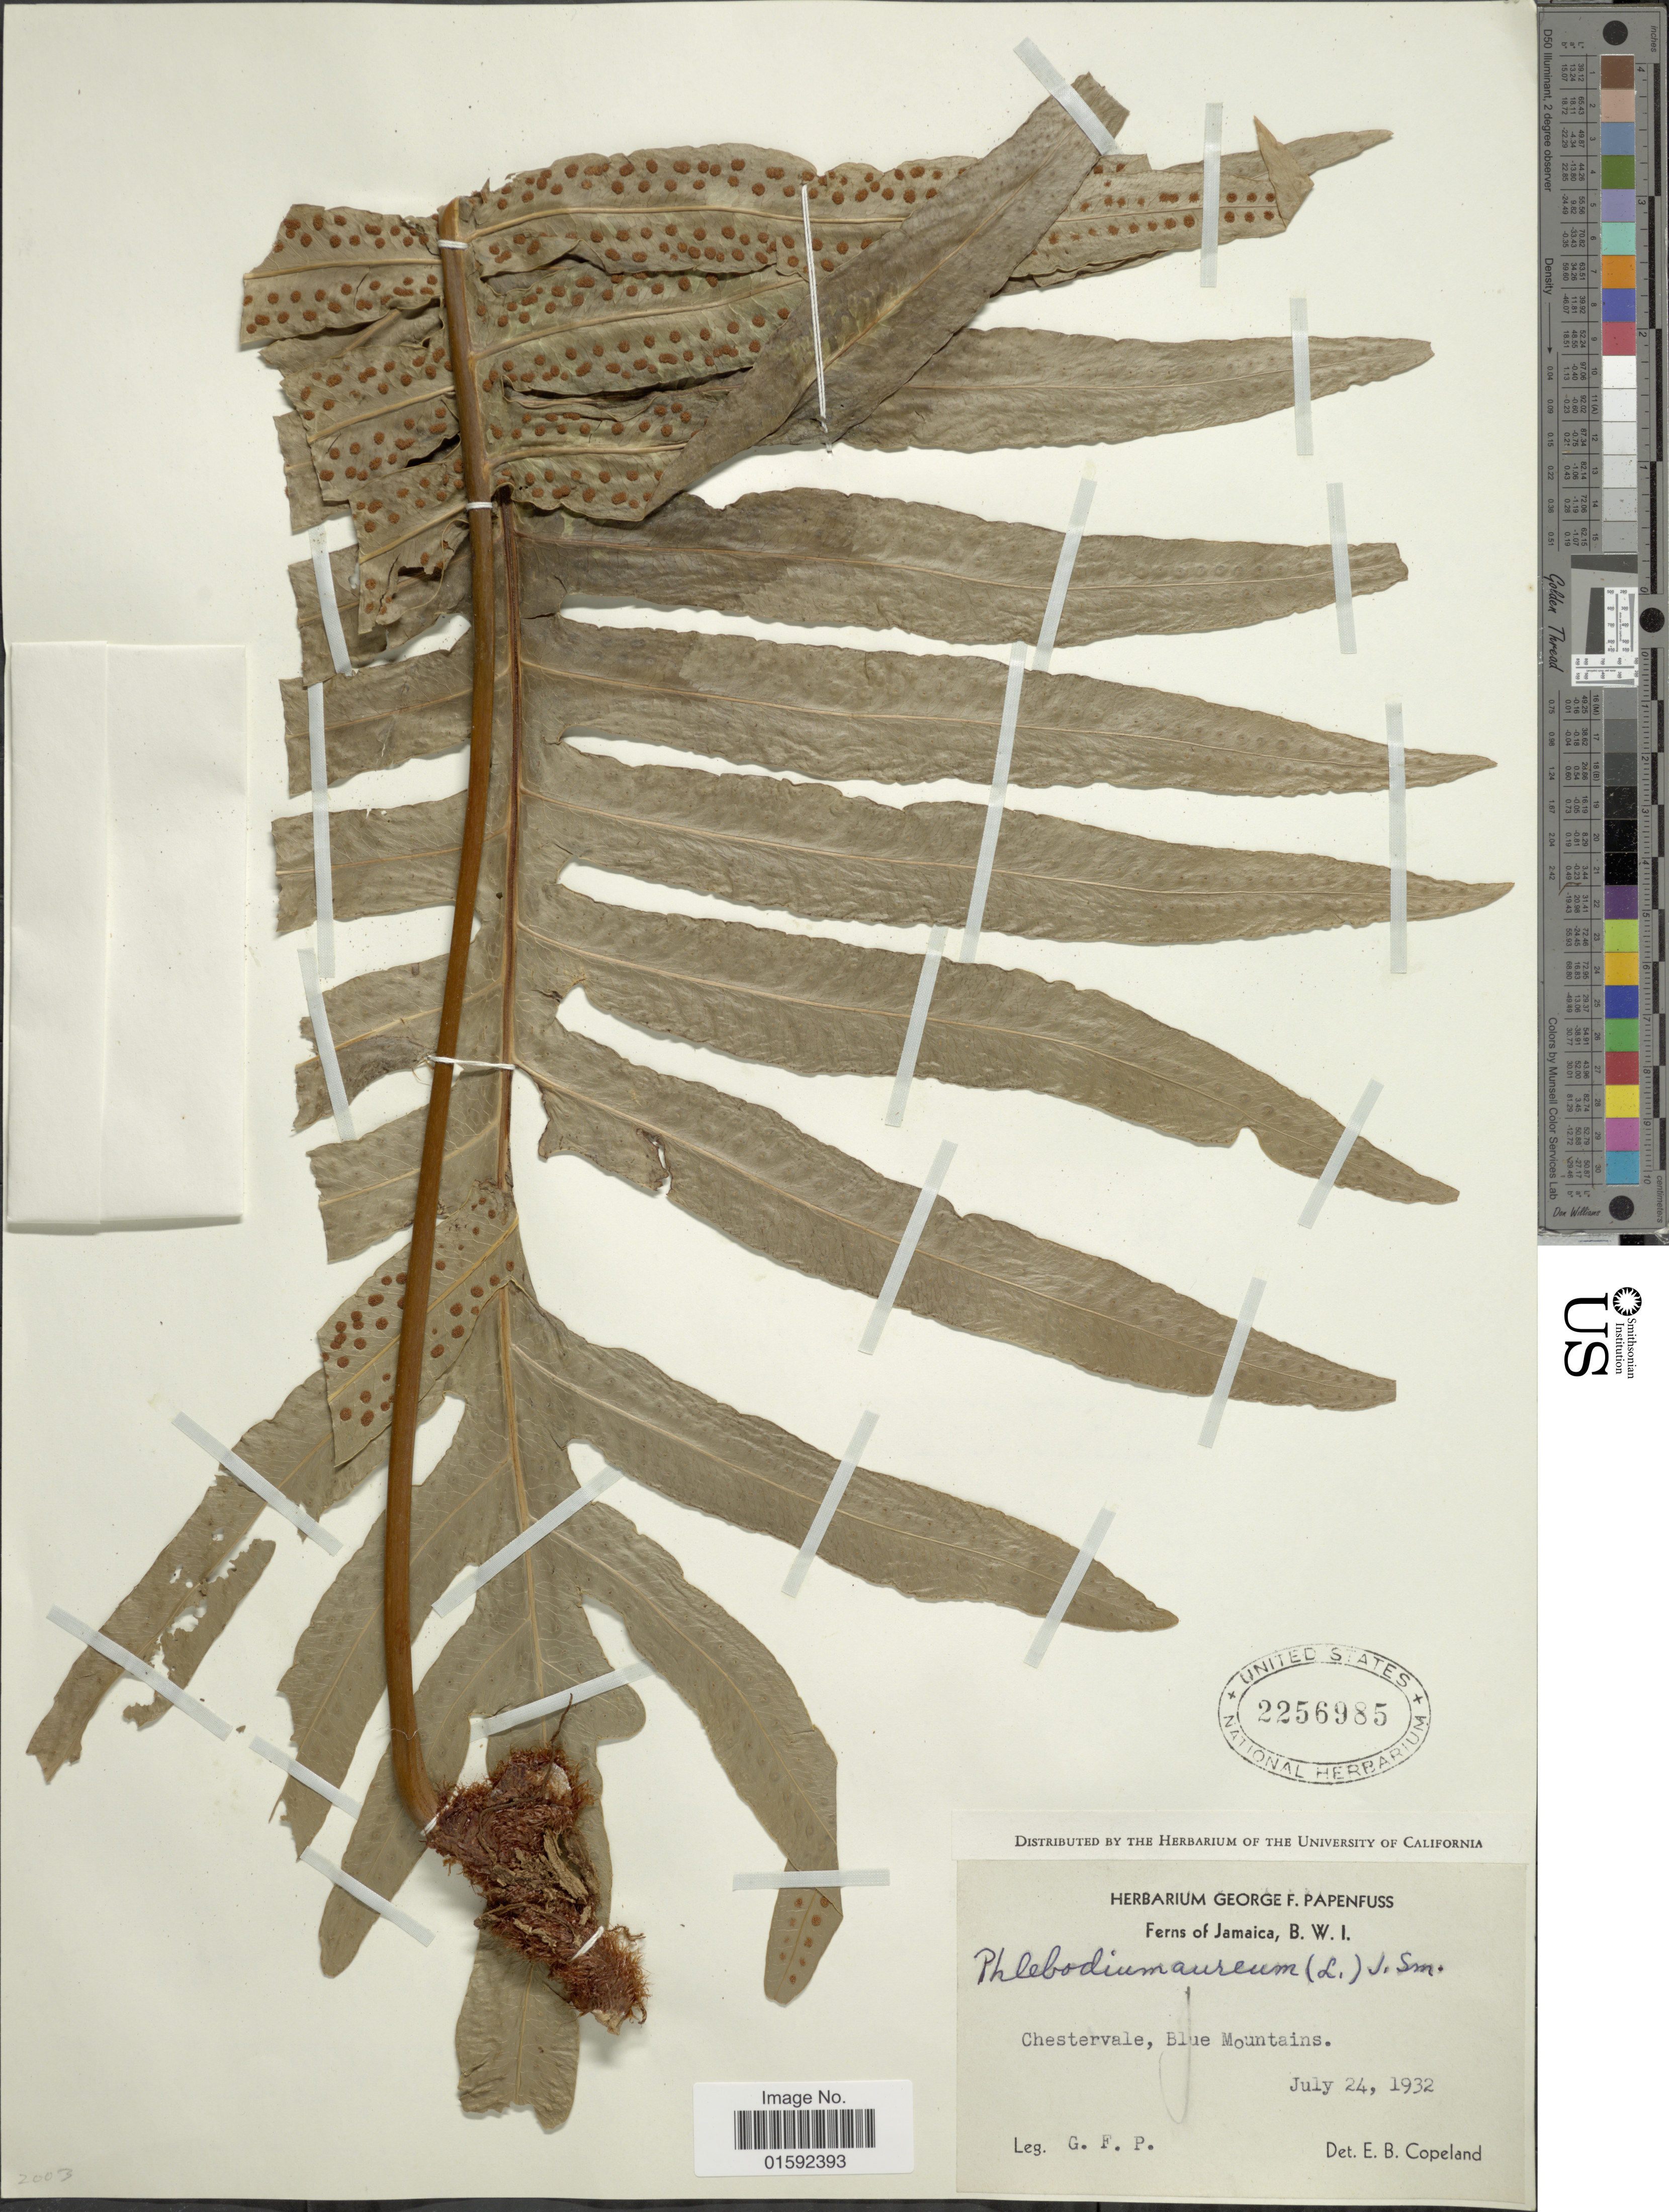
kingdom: Plantae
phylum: Tracheophyta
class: Polypodiopsida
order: Polypodiales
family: Polypodiaceae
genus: Phlebodium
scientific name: Phlebodium aureum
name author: (L.) J. Sm.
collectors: G. Papenfuss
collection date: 1932-07-24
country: Jamaica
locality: Jamaica, Chestervale, Blue Mountains.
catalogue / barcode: US 2256985